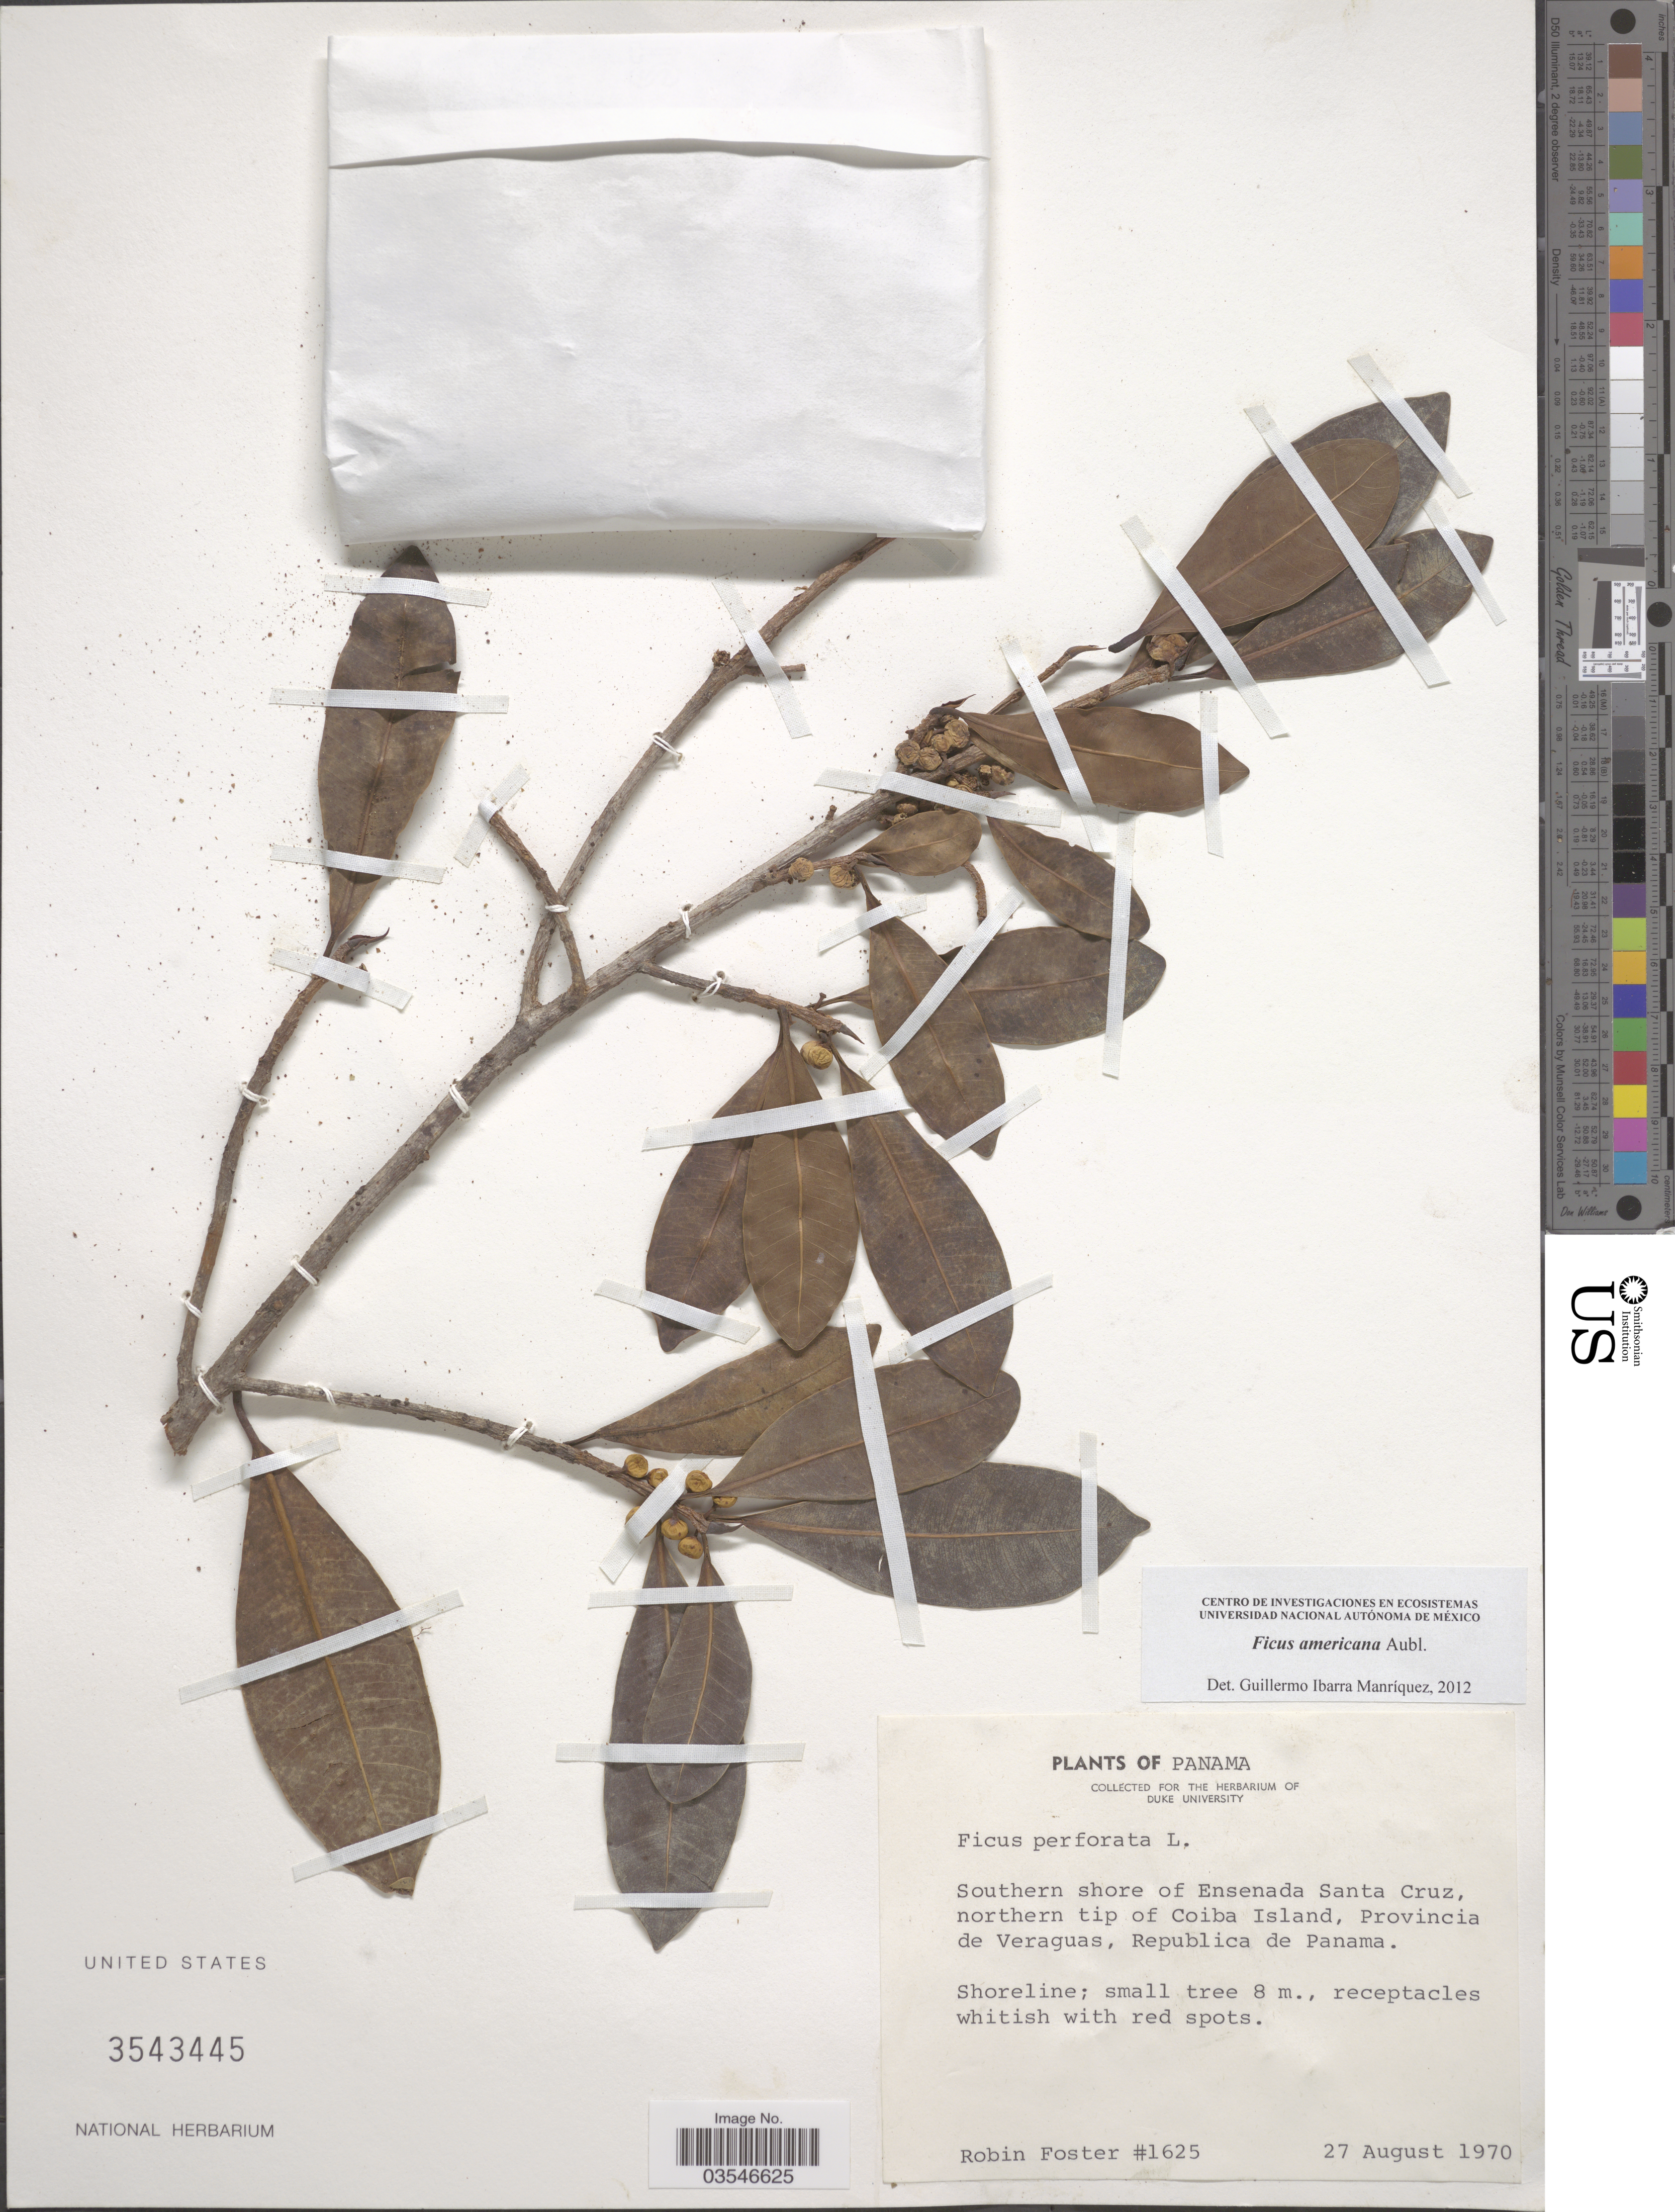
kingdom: Plantae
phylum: Tracheophyta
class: Magnoliopsida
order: Rosales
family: Moraceae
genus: Ficus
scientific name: Ficus americana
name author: Aubl.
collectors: R. B. Foster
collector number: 1625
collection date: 1970-08-27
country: Panama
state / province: Veraguas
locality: Southern shore of Ensenada Santa Cruz, northern tip of Coiba Island.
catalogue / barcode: US 3543445